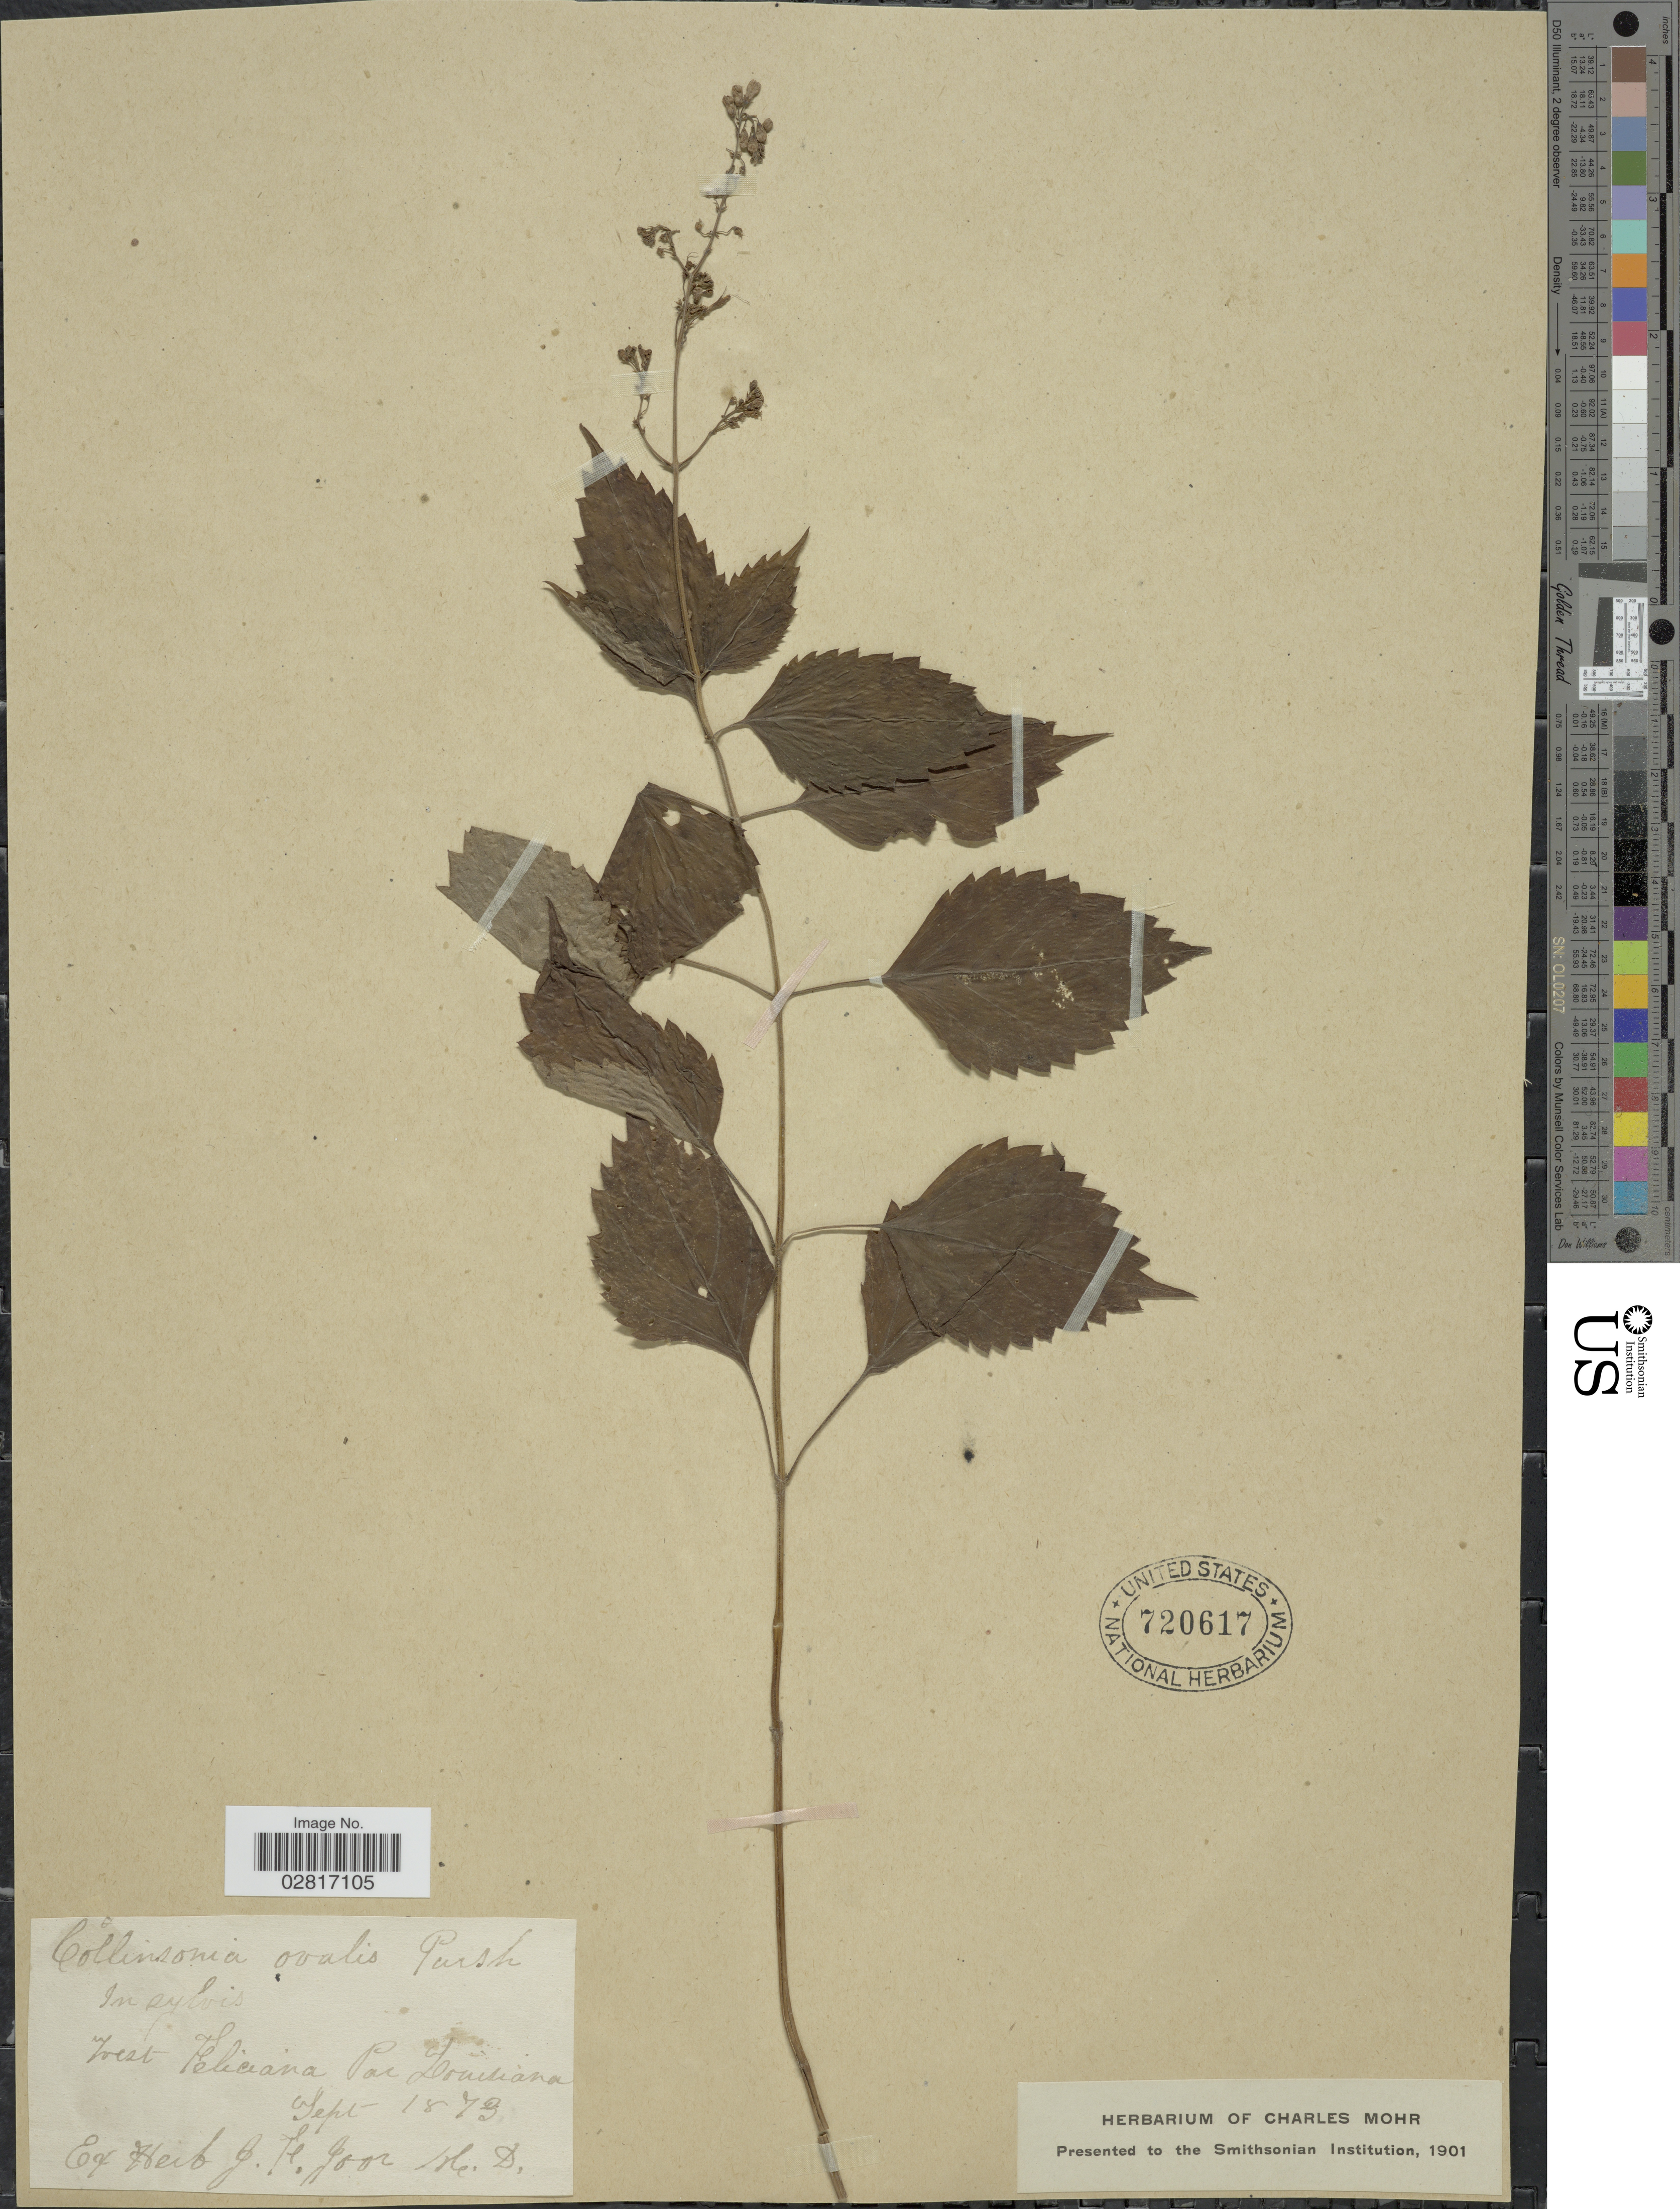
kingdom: Plantae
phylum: Tracheophyta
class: Magnoliopsida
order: Lamiales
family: Lamiaceae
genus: Collinsonia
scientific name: Collinsonia canadensis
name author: L.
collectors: ex herb. J.F. Joor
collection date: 1873-09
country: United States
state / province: Louisiana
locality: Forest Feliciana Par.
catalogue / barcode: US 720617